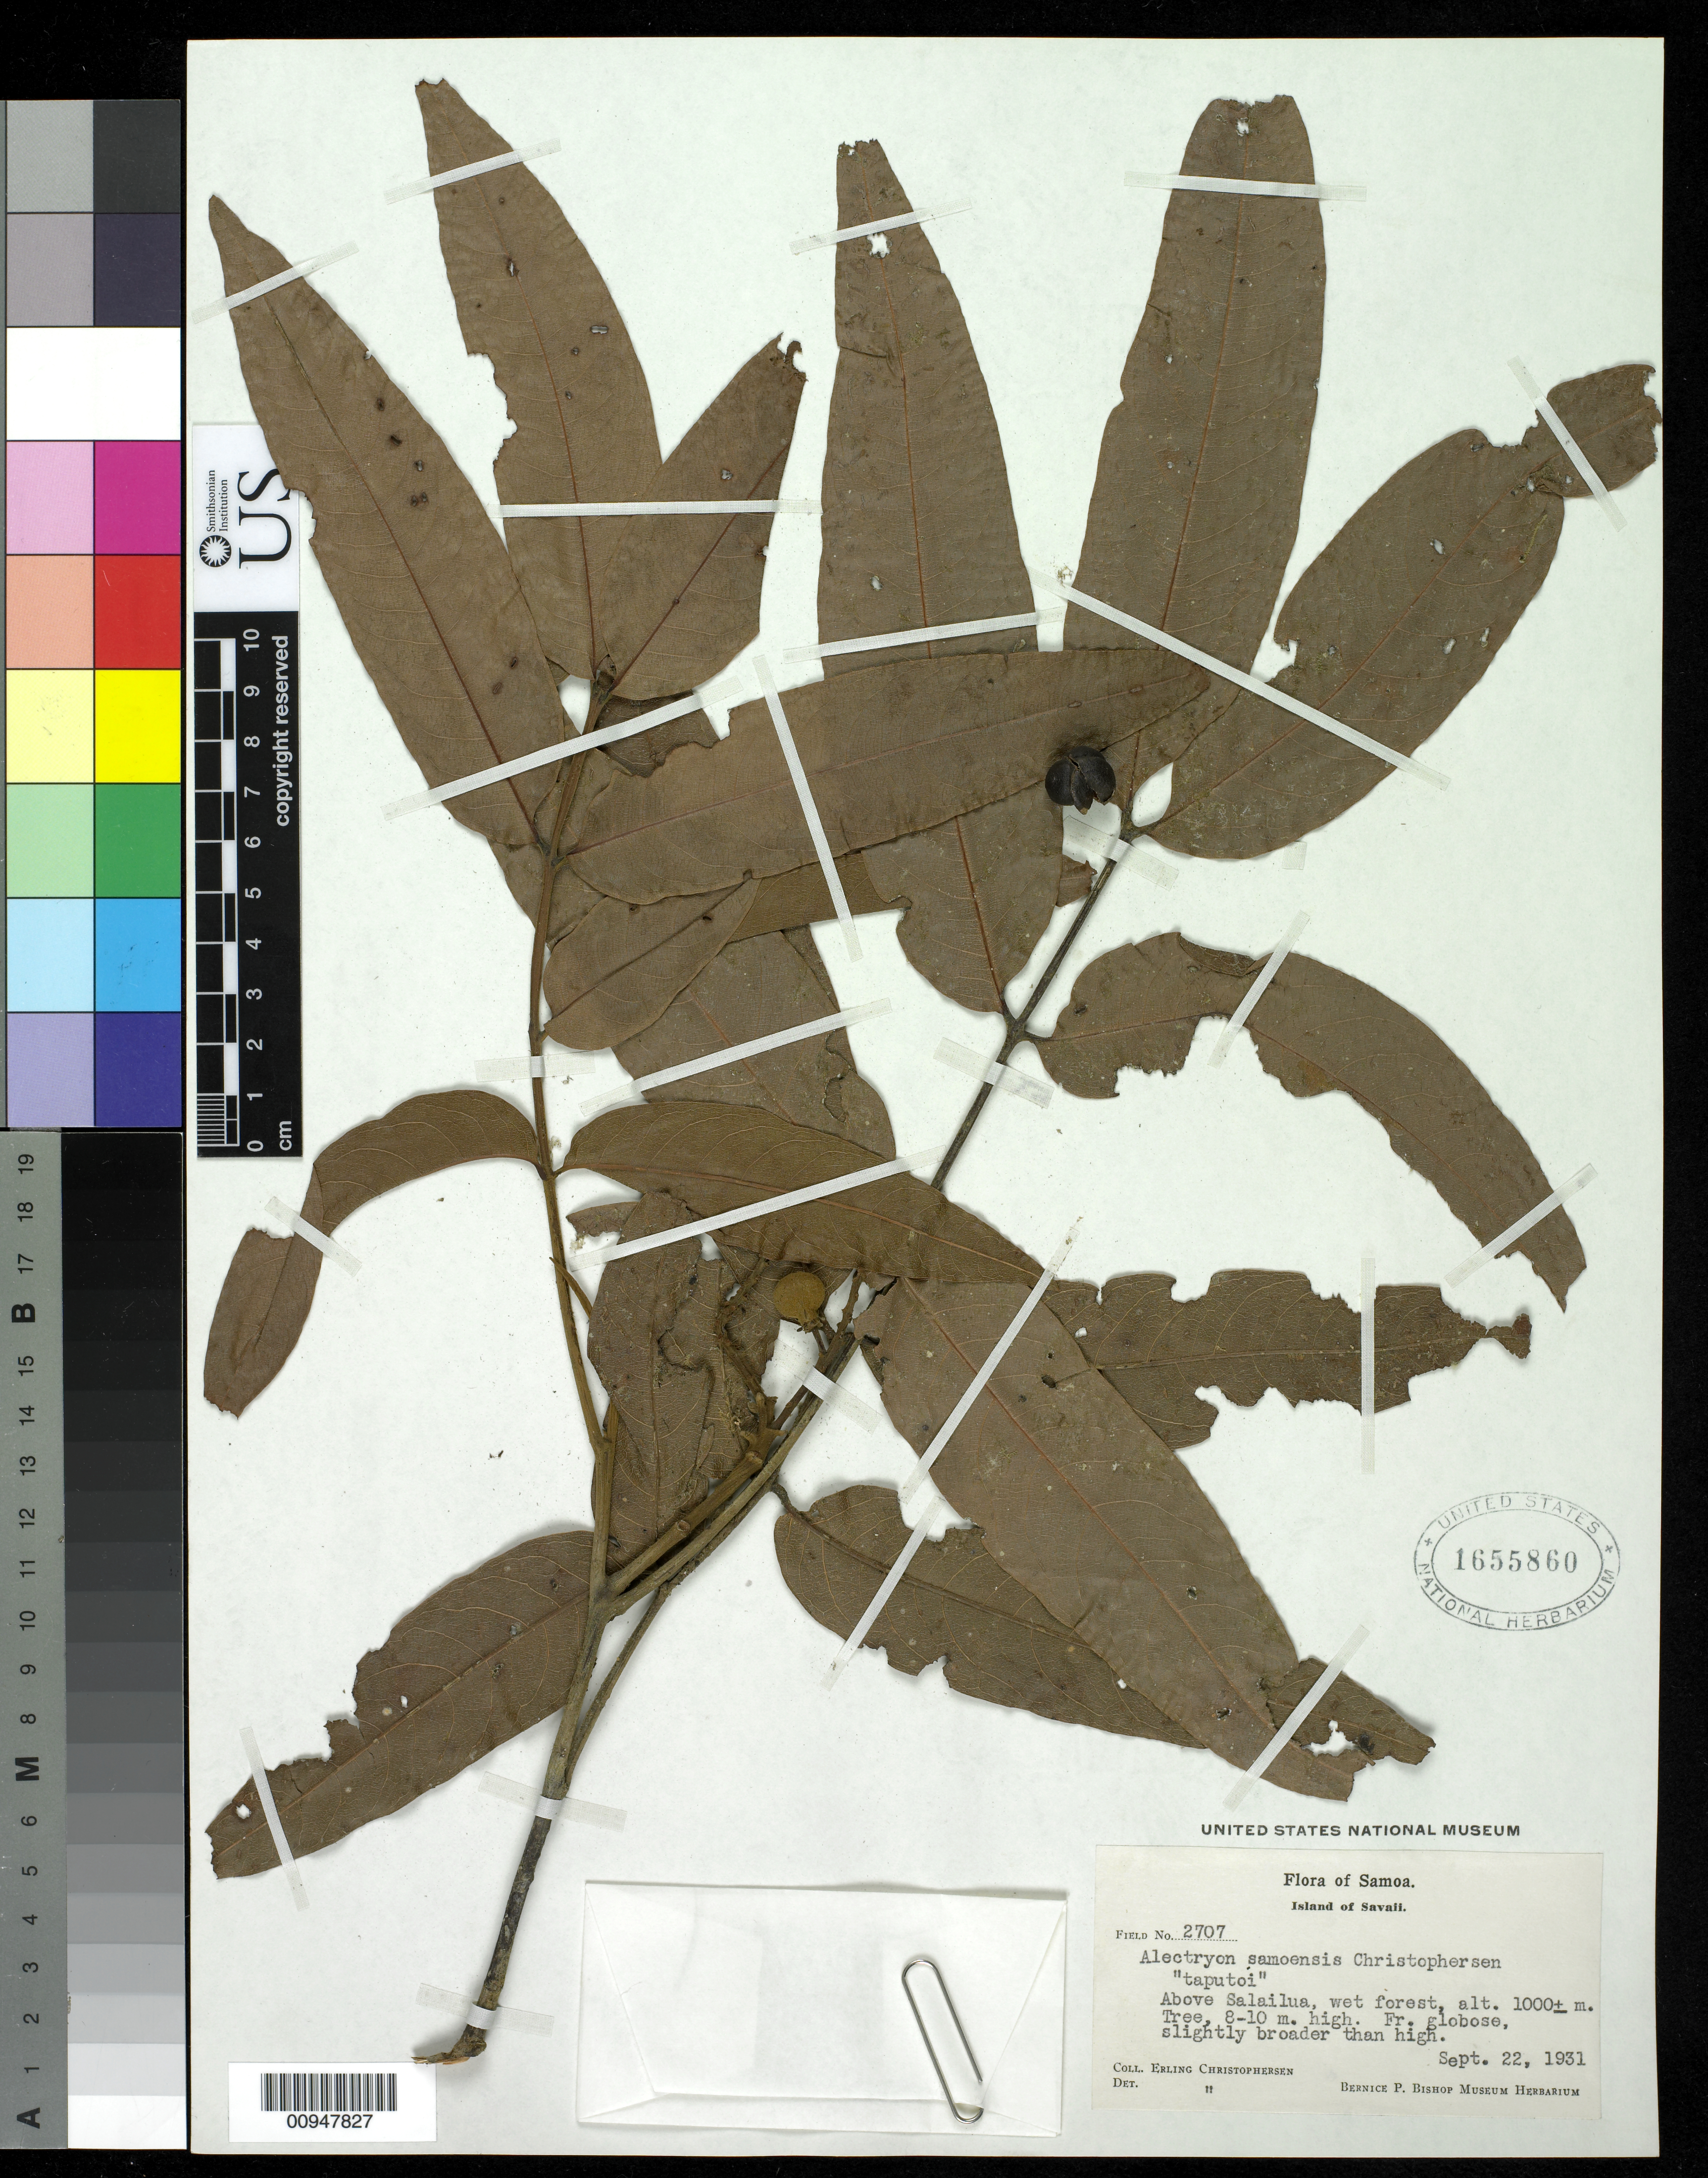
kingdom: Plantae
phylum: Tracheophyta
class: Magnoliopsida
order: Sapindales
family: Sapindaceae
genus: Alectryon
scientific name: Alectryon samoensis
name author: Christoph.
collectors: E. Christophersen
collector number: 2707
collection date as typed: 22 Sep 1931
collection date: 1931-09-22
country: Samoa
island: Savai'i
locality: Above Salailua, wet forest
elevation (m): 1000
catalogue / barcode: US 1655860